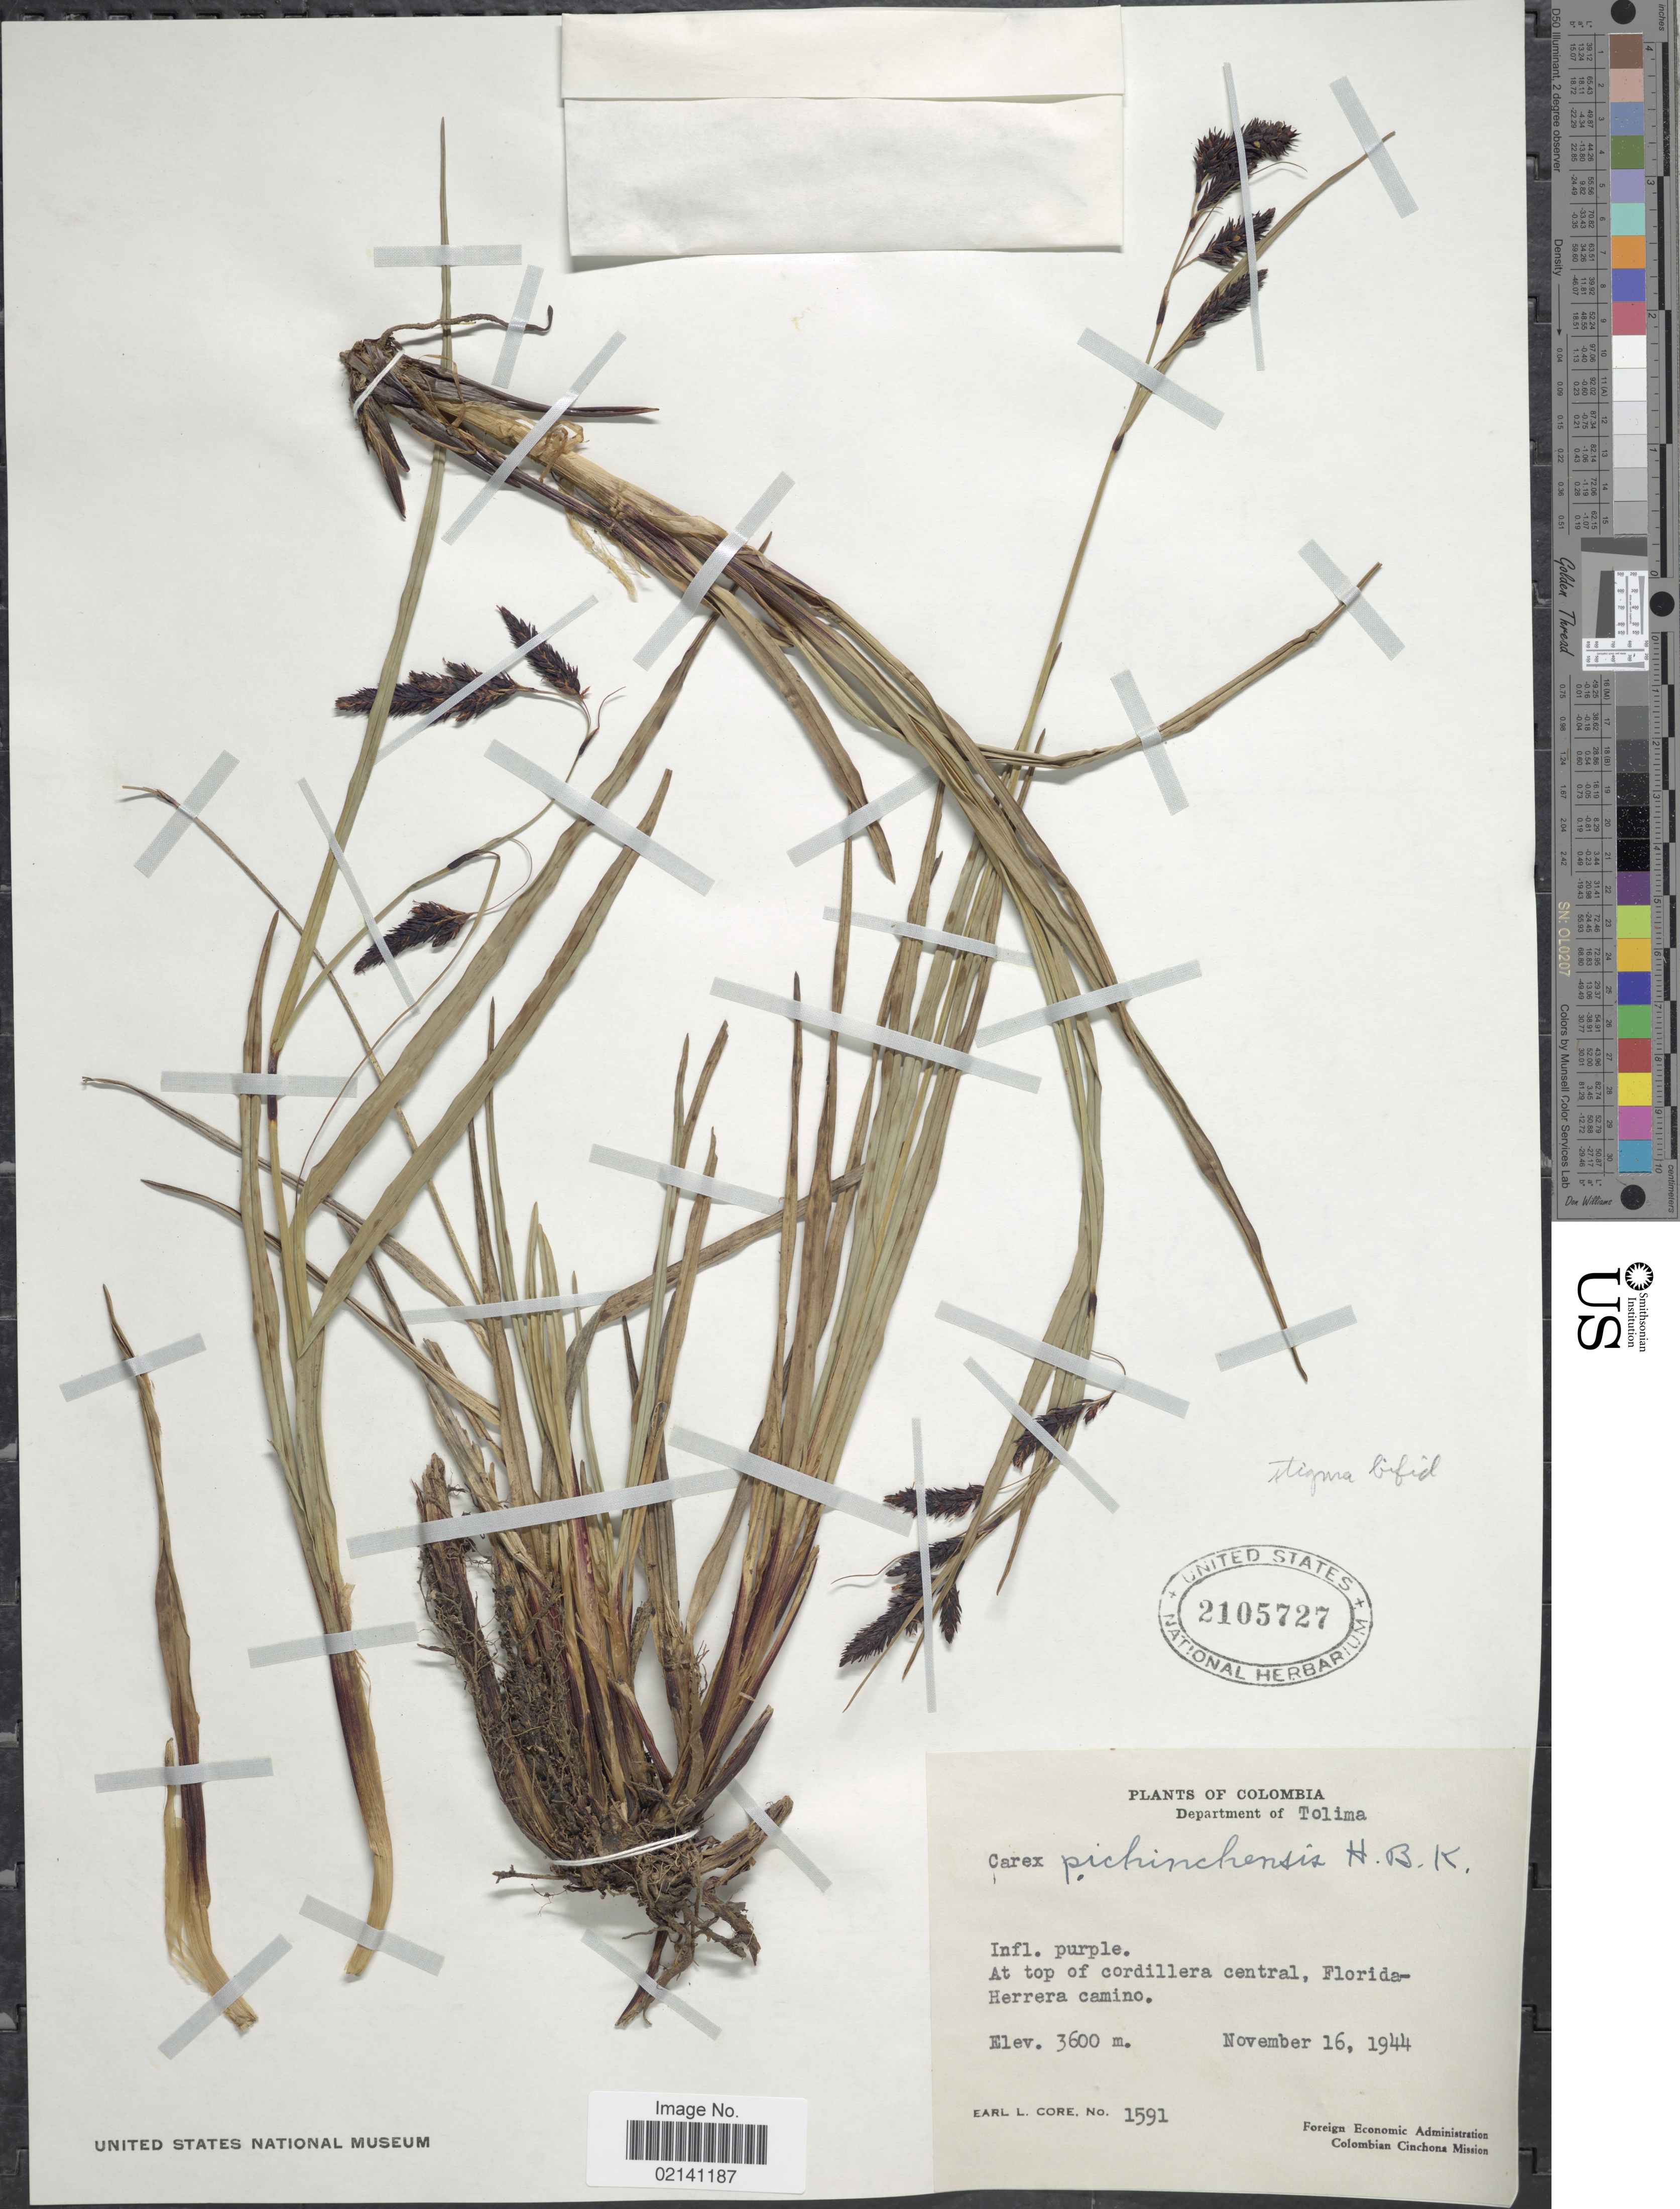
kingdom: Plantae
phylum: Tracheophyta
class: Liliopsida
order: Poales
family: Cyperaceae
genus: Carex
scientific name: Carex pichinchensis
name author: Kunth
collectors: E. L. Core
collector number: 1591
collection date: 1944-11-16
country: Colombia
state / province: Tolima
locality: At top of cordillera central, Florida-Herrera camino.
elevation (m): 3600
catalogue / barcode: US 2105727